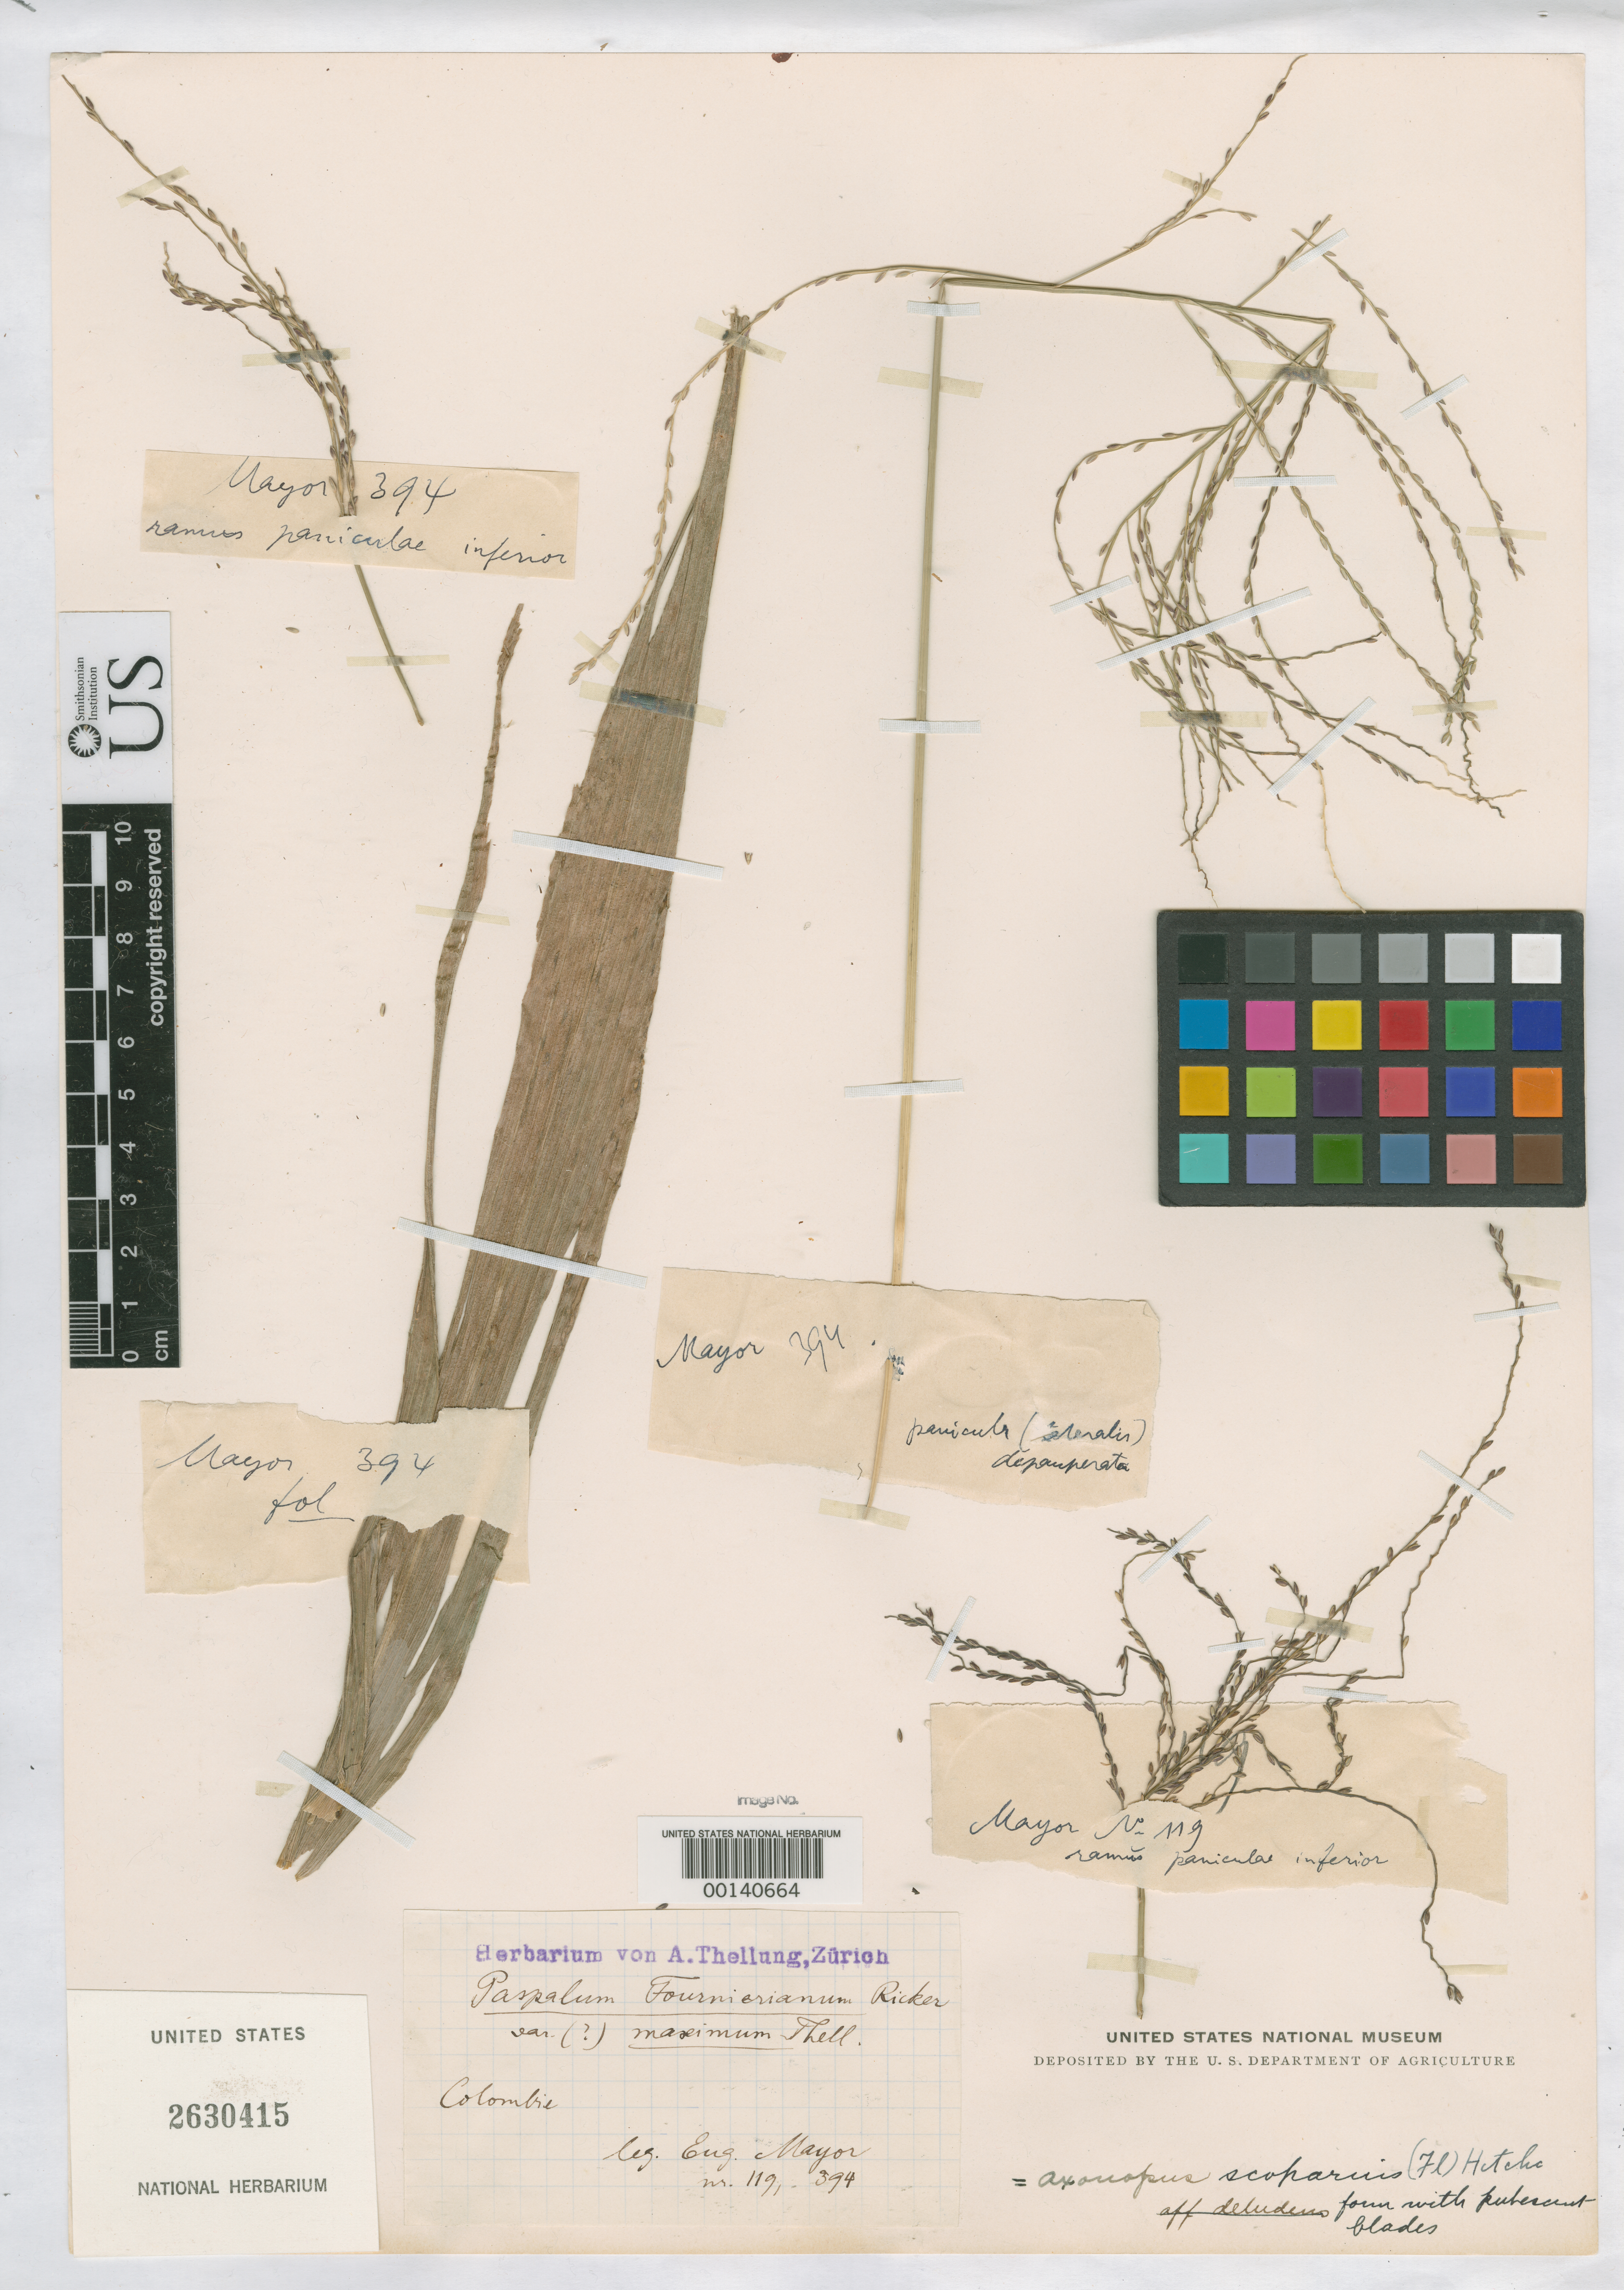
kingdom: Plantae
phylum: Tracheophyta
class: Liliopsida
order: Poales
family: Poaceae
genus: Paspalum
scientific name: Paspalum fournierianum var. maximum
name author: Thell.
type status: Type Fragment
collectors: P. Mayor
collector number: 119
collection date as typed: Sep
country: Colombia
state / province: Antioquia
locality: La Primavera, Caldas, Porce Valley.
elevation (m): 1870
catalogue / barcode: US 2630415